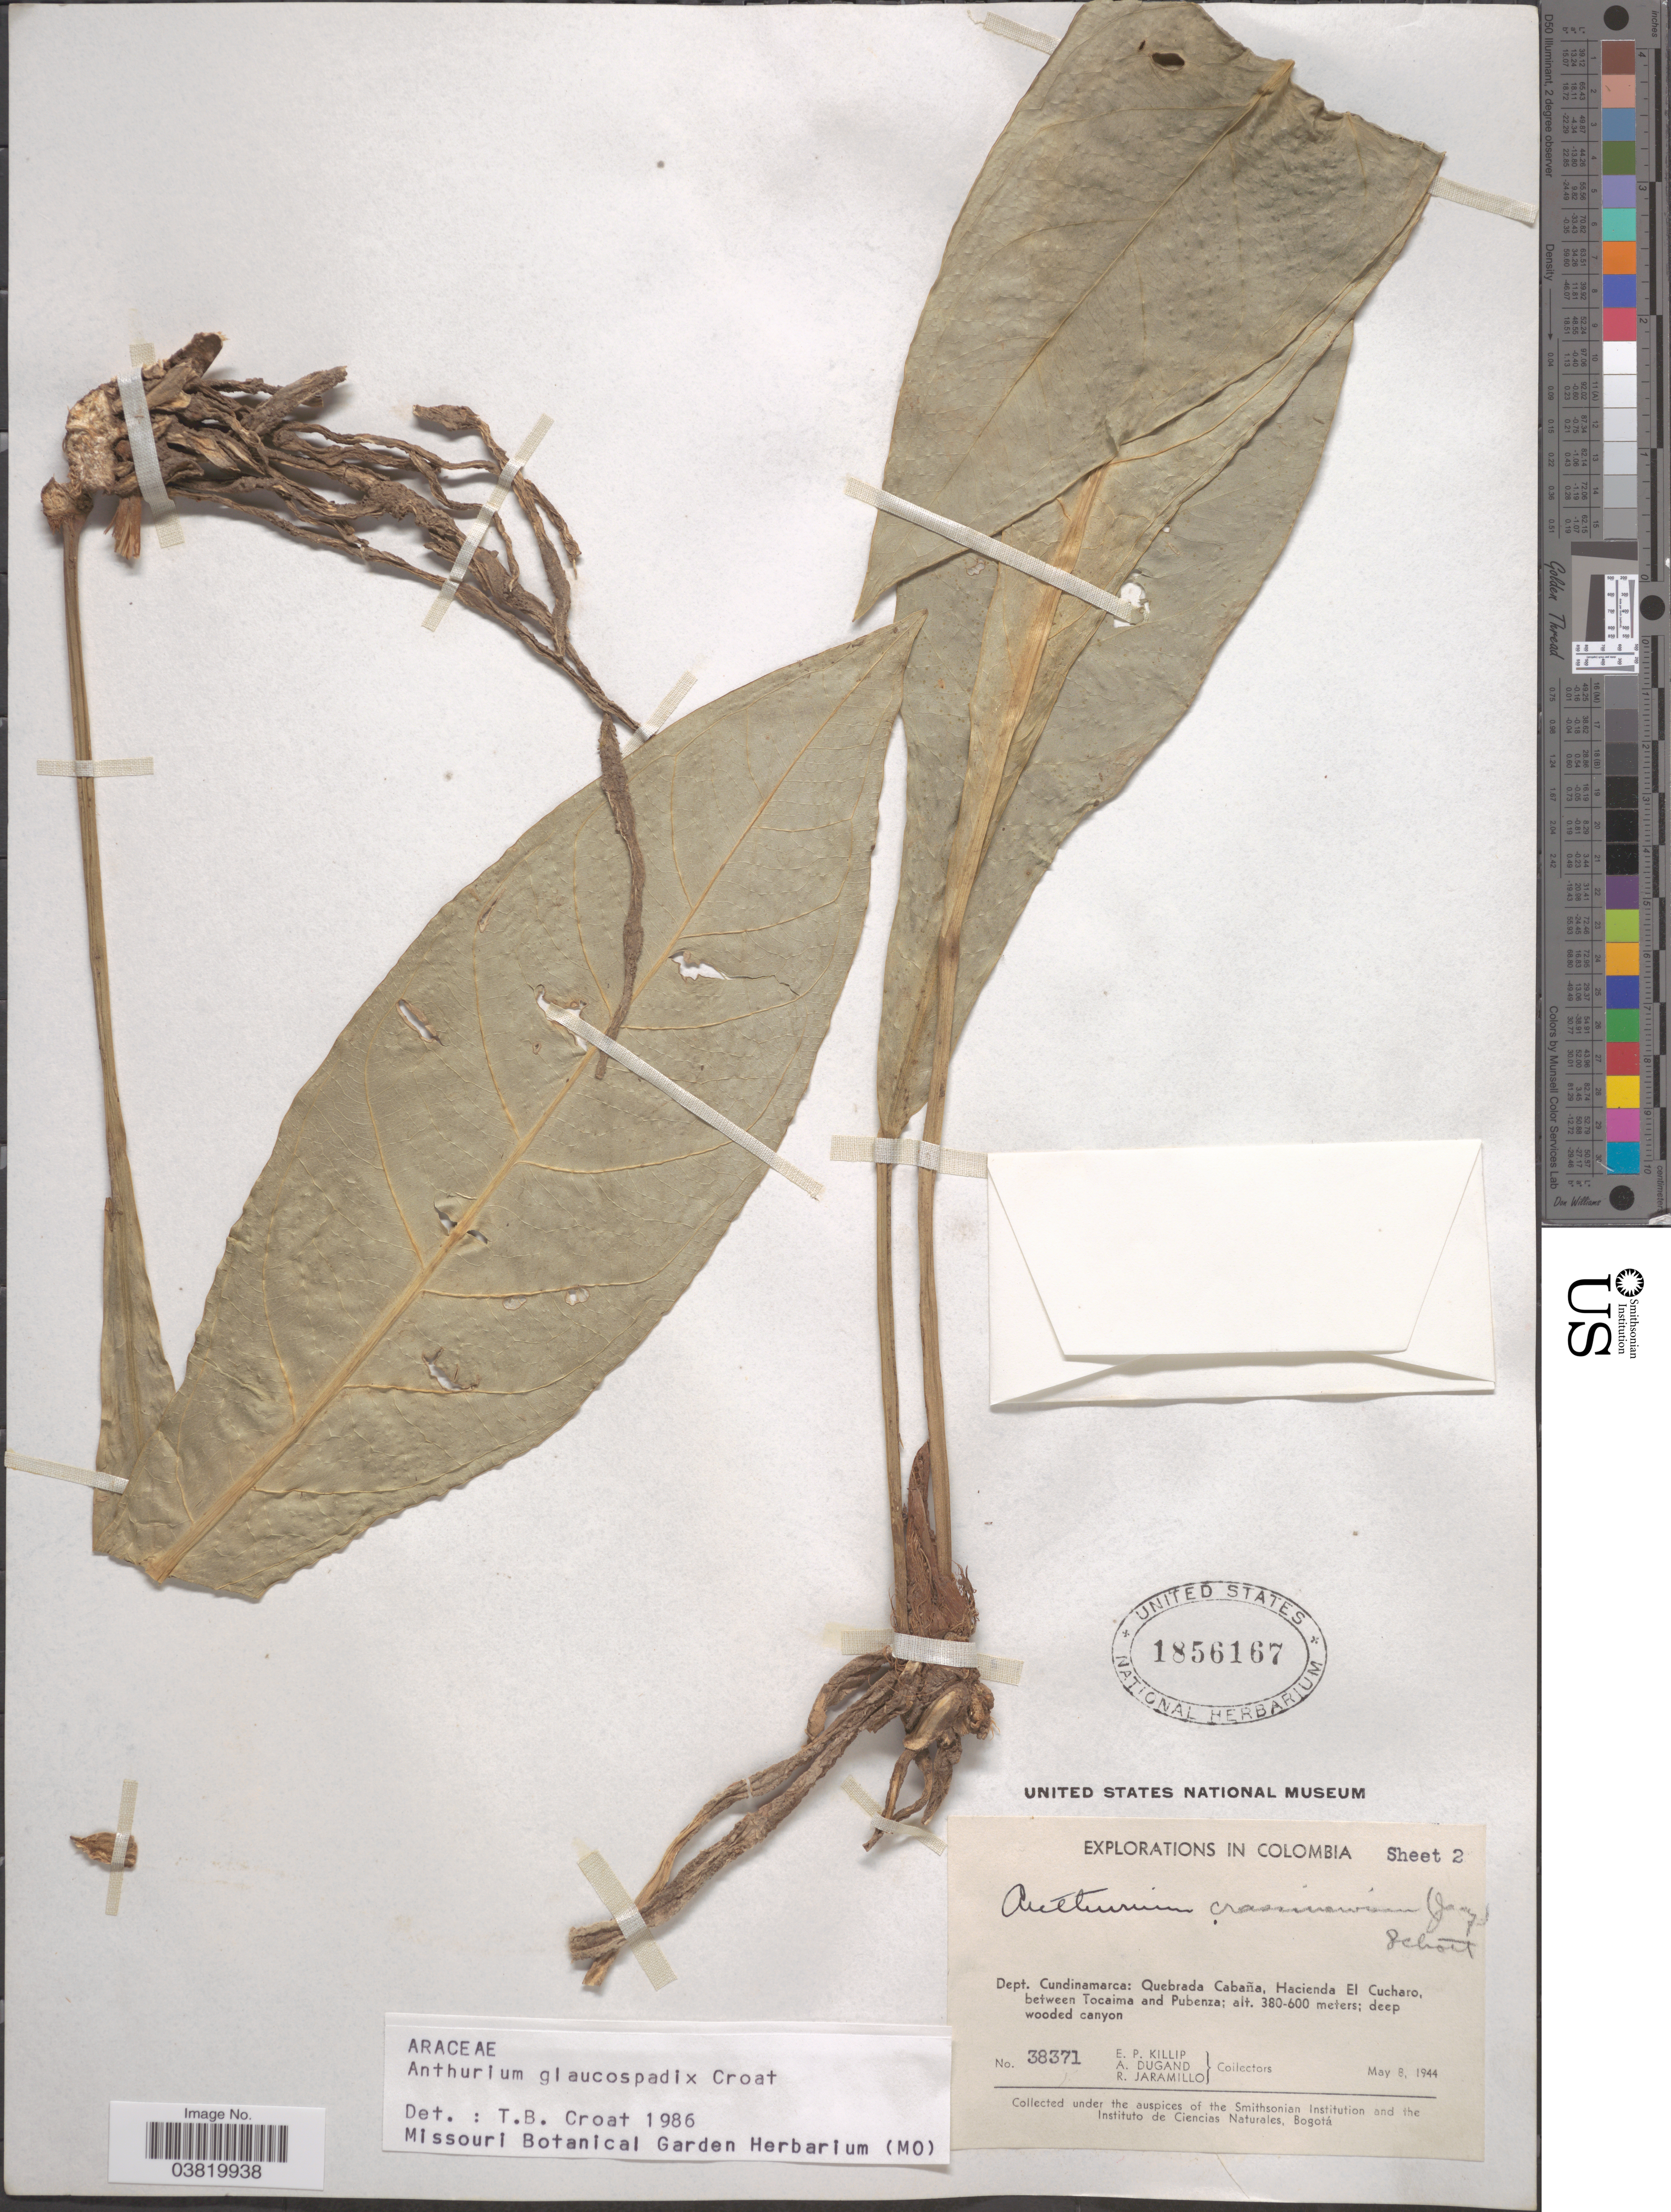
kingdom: Plantae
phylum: Tracheophyta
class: Liliopsida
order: Alismatales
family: Araceae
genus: Anthurium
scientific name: Anthurium glaucospadix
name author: Croat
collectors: E. P. Killip, A. Dugand & R. Jaramillo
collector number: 38371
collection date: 1944-05-08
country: Colombia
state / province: Cundinamarca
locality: Dept. Cundinamarca: Quebrada Cabaña, Hacienda El Cucharo, between Tocaima and Pubenza.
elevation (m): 380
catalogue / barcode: US 1856167